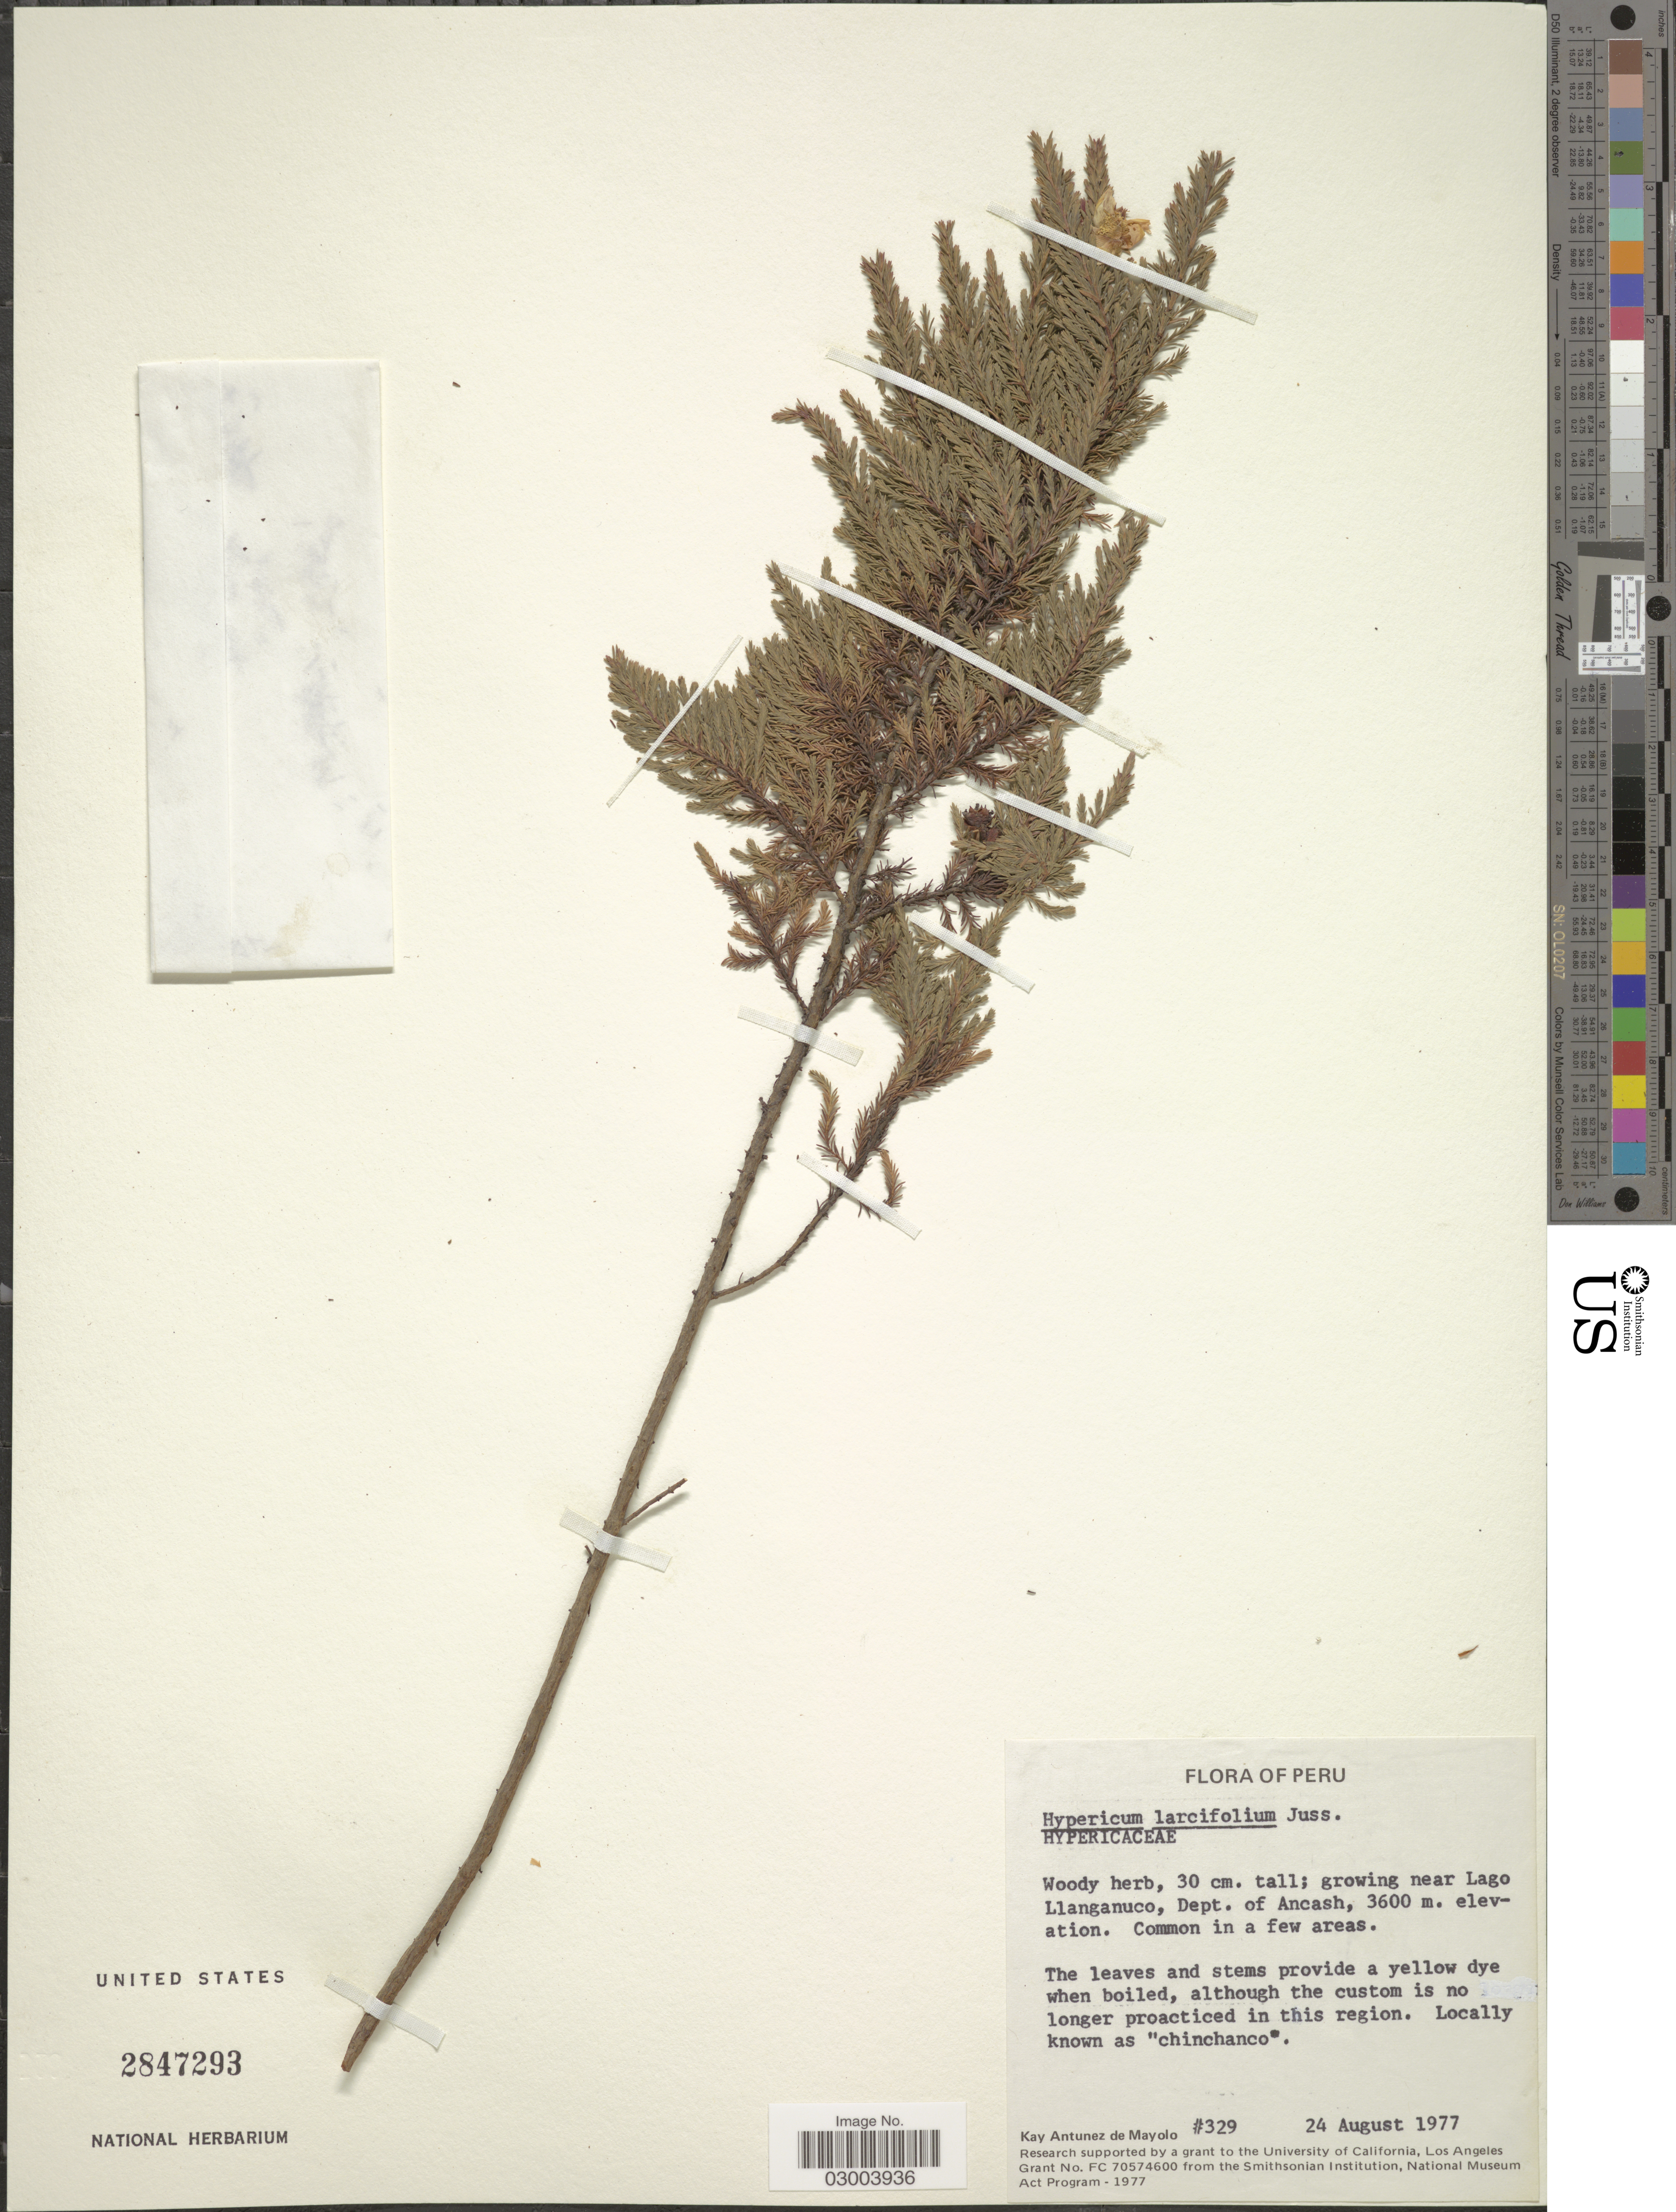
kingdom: Plantae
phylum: Tracheophyta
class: Magnoliopsida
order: Malpighiales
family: Hypericaceae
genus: Hypericum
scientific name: Hypericum laricifolium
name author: Juss.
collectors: K. Antunez de Mayolo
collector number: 329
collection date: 1977-08-24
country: Peru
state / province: Ancash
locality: Growing near Lago Llanganuco, Dept. of Ancash.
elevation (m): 3600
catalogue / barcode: US 2847293